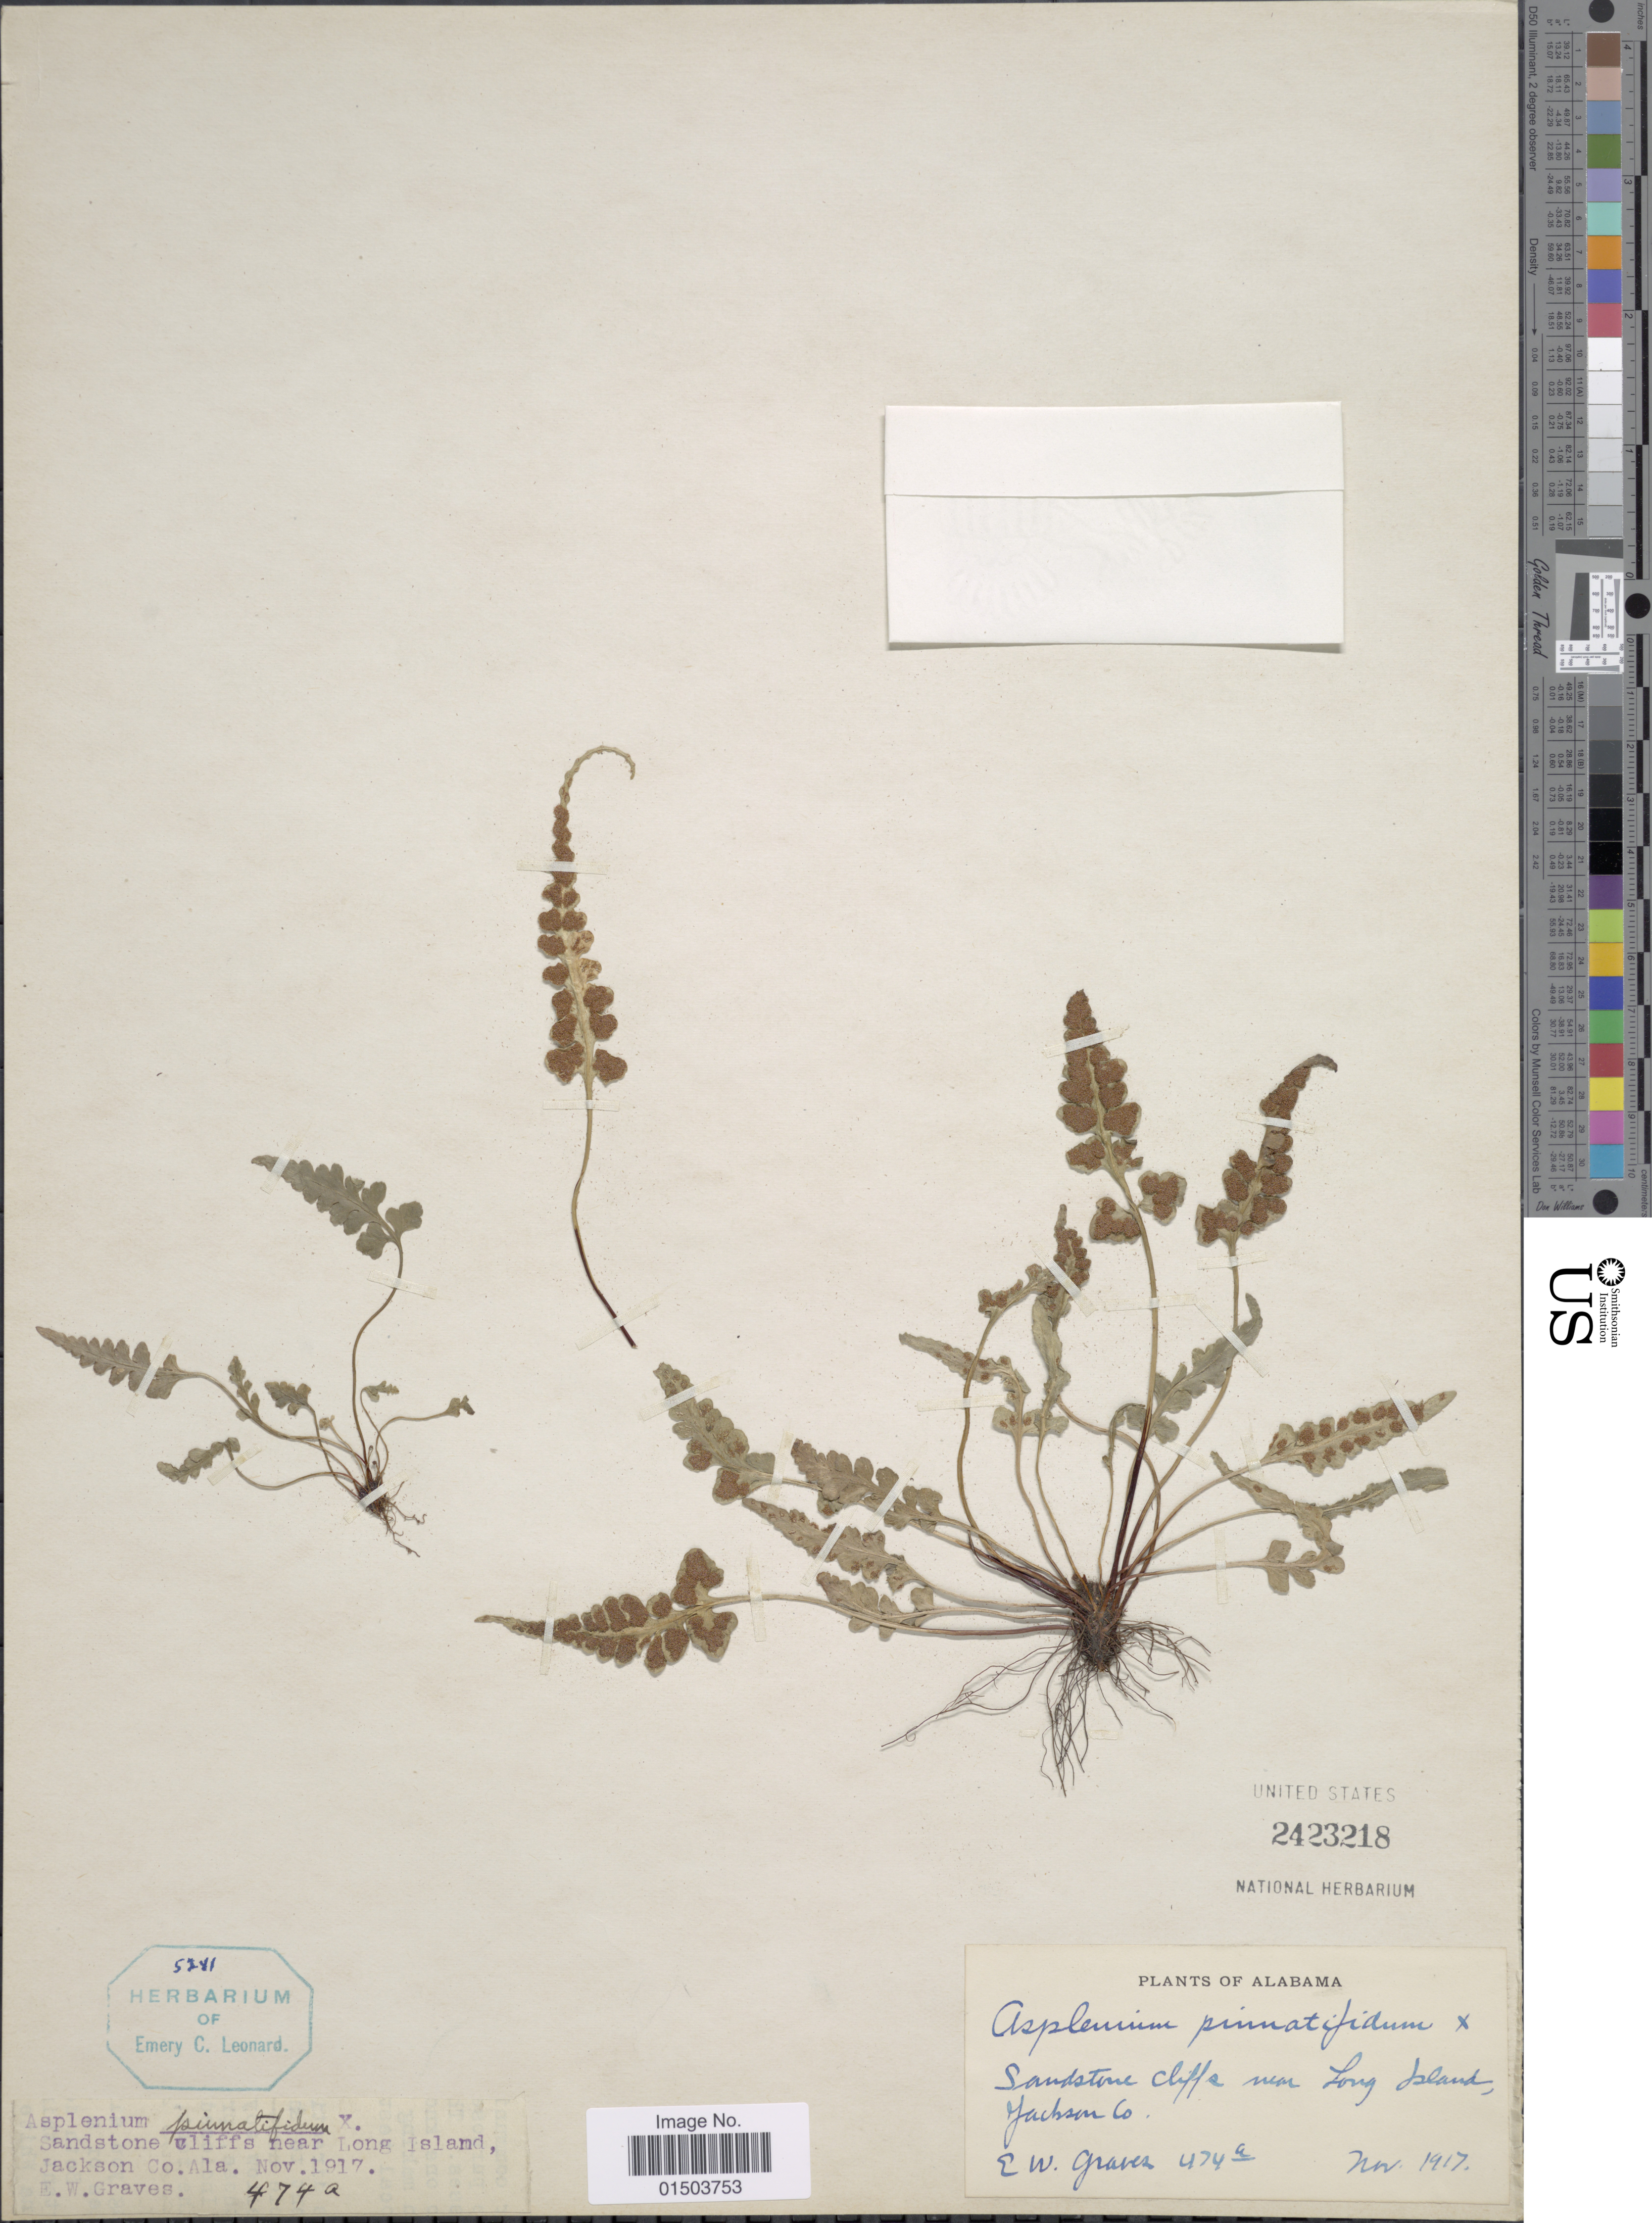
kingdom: Plantae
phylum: Tracheophyta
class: Polypodiopsida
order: Polypodiales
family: Aspleniaceae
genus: Asplenium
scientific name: Asplenium pinnatifidum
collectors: E. Graves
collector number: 474a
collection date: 1917-11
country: United States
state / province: Alabama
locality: Sandstone cliffs near Long Island, Jackson Co.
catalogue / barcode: US 2423218